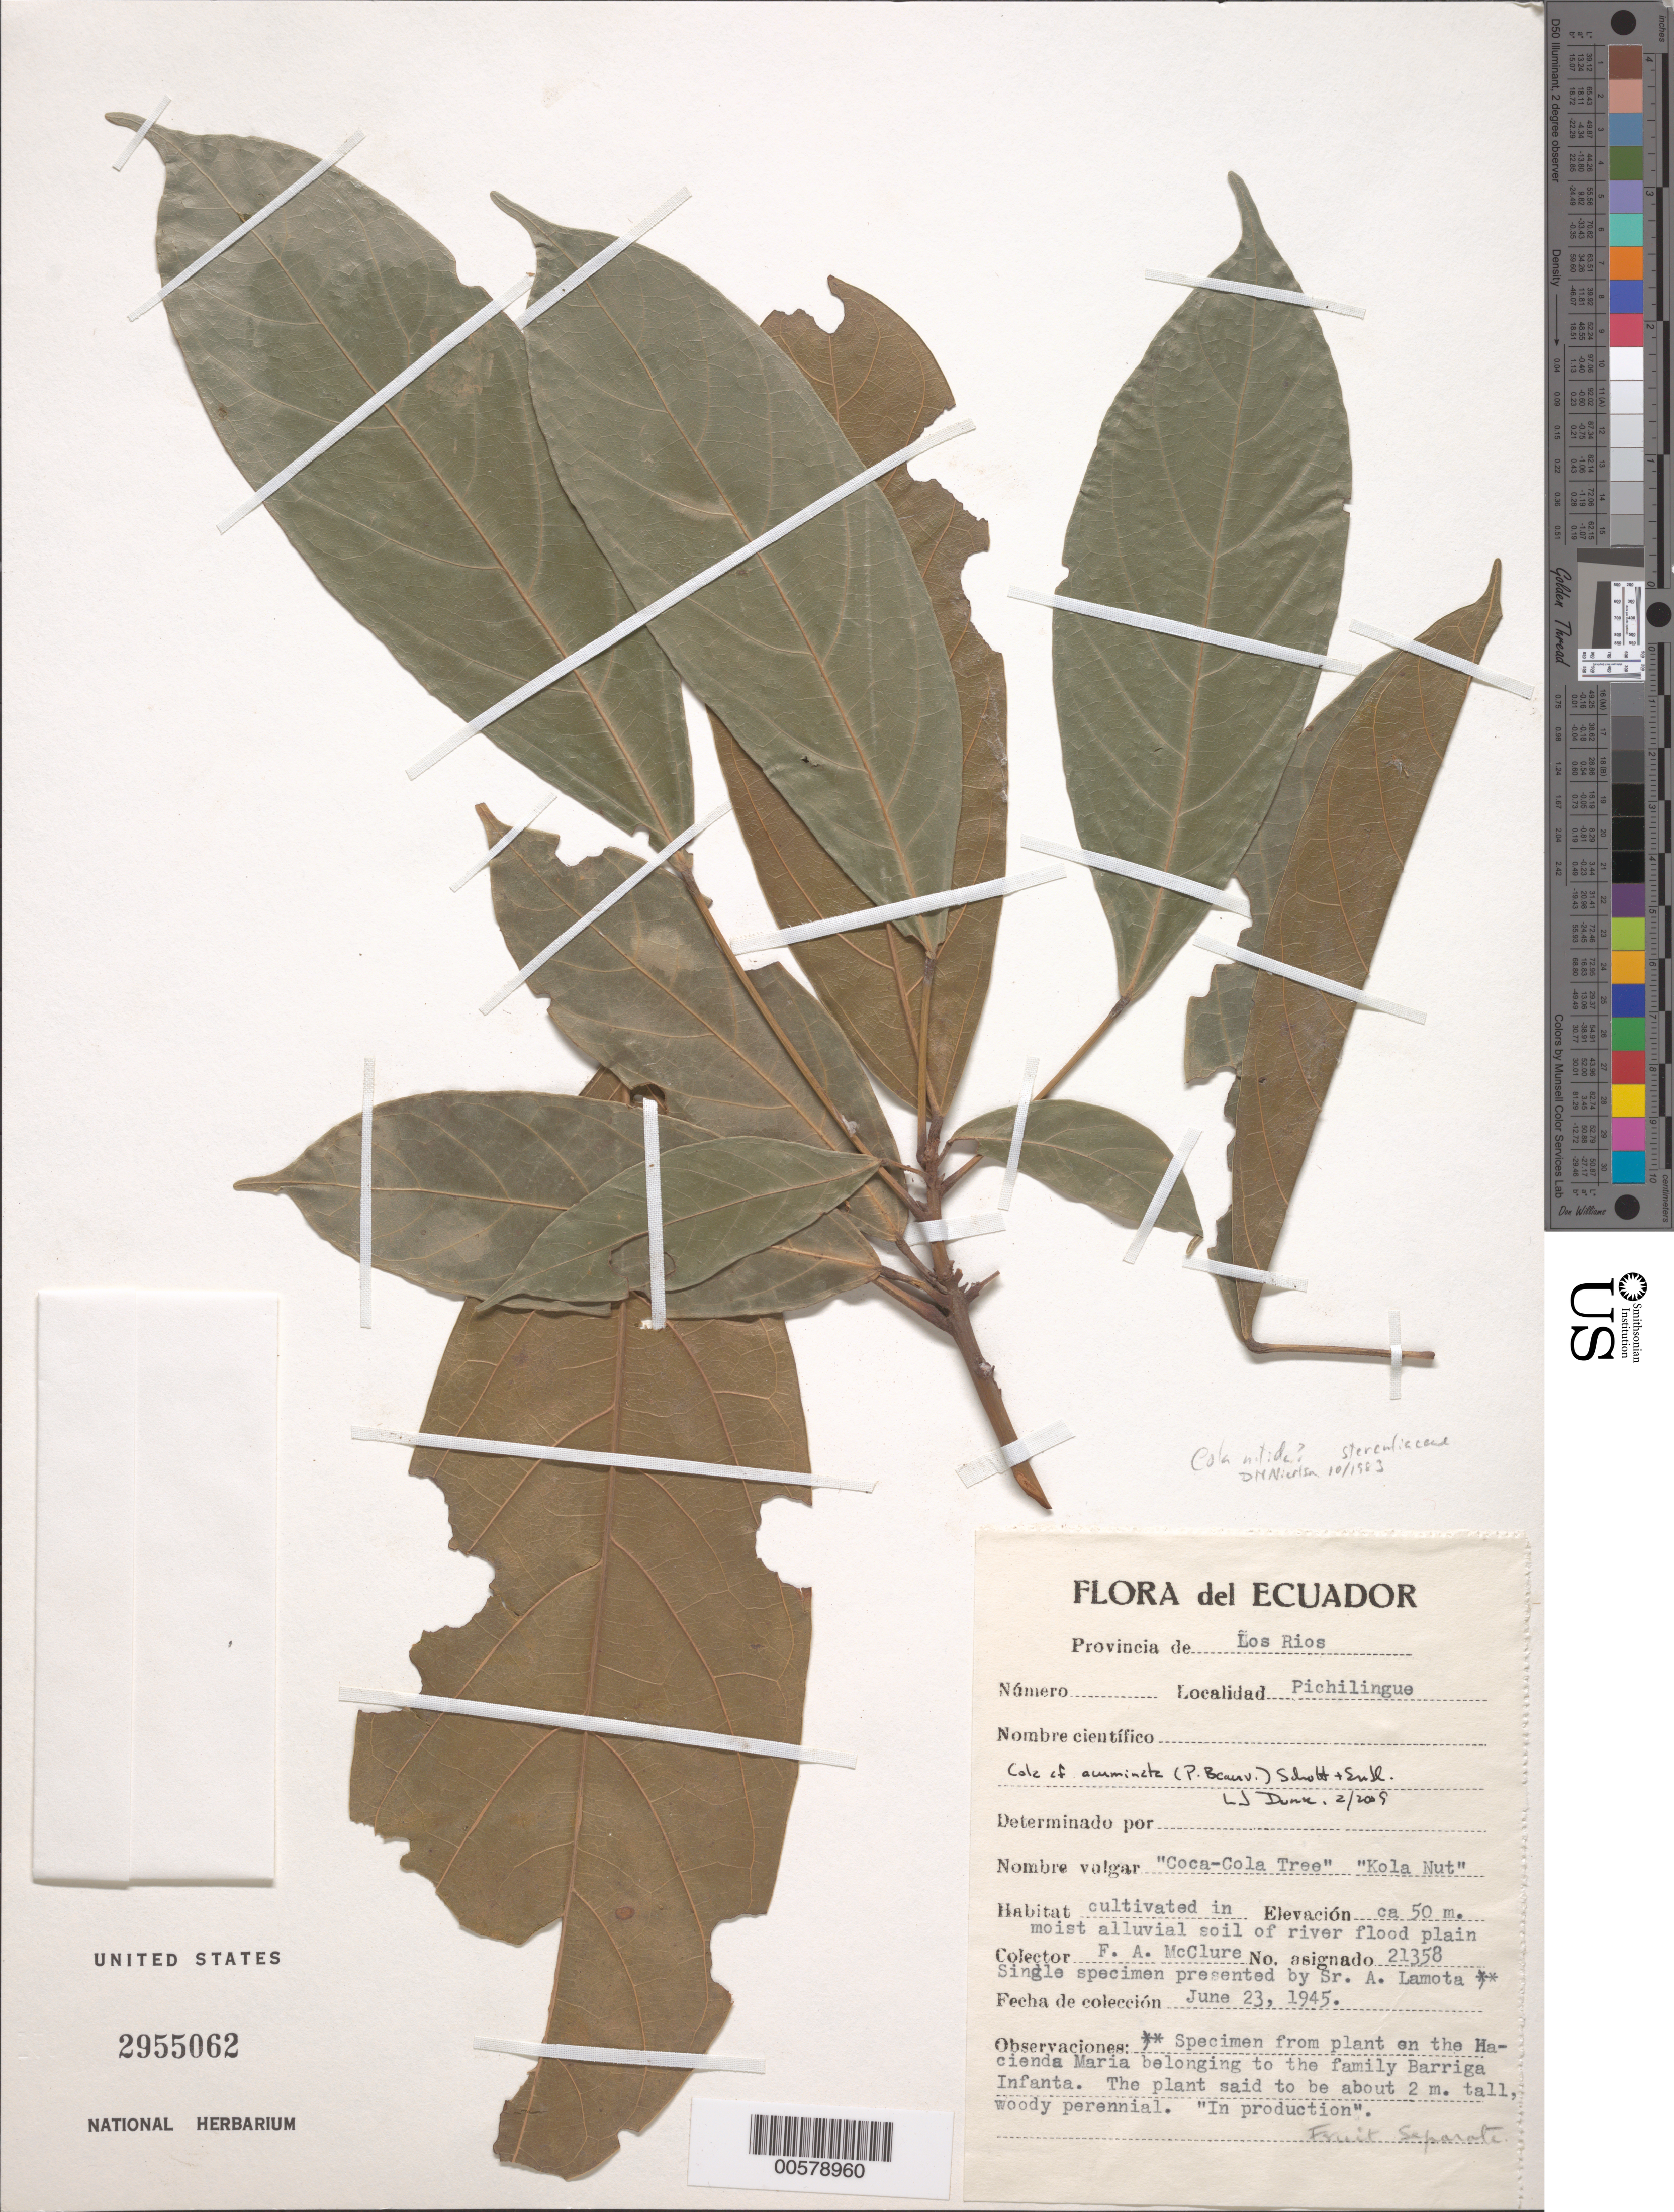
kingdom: Plantae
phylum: Tracheophyta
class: Magnoliopsida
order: Malvales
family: Malvaceae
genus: Cola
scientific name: Cola nitida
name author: (Vent.) Schott & Endl.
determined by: Nicolson, Dan H.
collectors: F. A. McClure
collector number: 21358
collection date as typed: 23 Jun 1945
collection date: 1945-06-23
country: Ecuador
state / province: Los Ríos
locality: Pichilingue. Hacienda Maria belonging to the family Barriga Infanta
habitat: Moist alluvial soil of river flood plain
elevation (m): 50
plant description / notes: Common name: Coca-Cola Tree; Common name: Kola Nut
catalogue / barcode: US 2955062